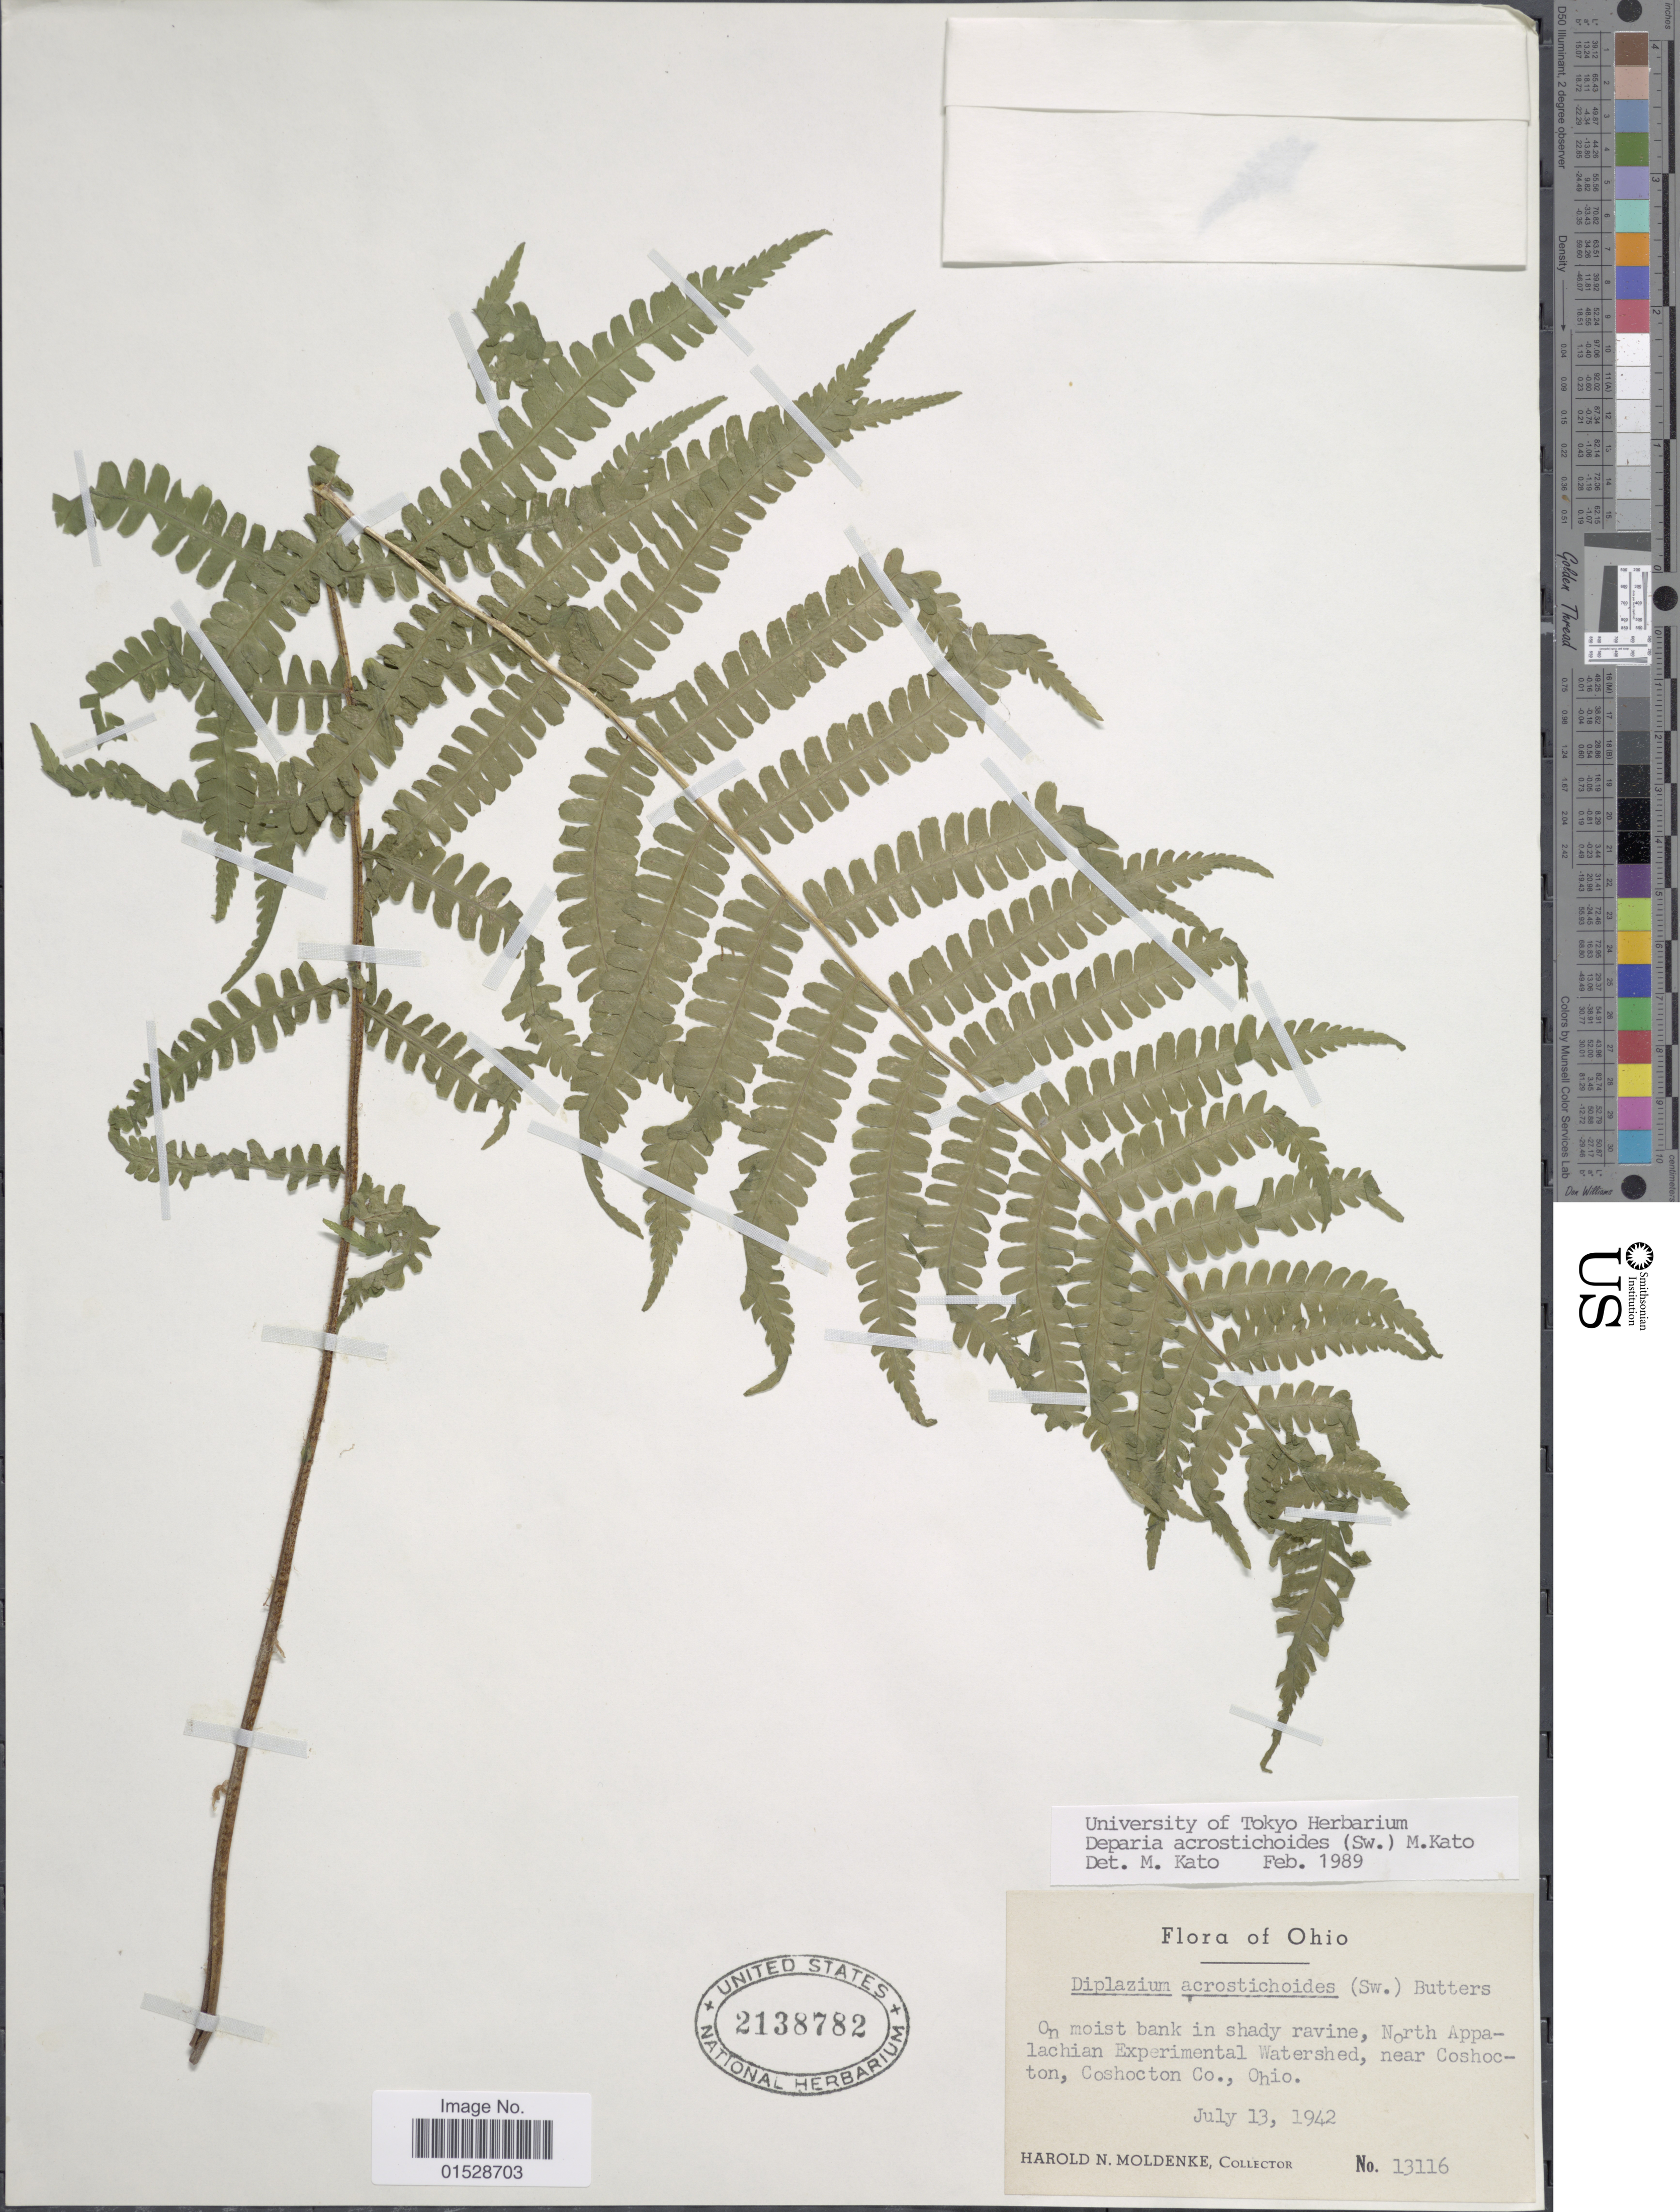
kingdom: Plantae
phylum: Tracheophyta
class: Polypodiopsida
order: Polypodiales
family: Athyriaceae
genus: Deparia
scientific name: Deparia acrostichoides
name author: (Sw.) M. Kato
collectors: H. N. Moldenke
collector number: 13116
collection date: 1942-07-13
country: United States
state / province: Ohio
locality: North Appalachian Experimental Watershed, near Coshocton, Coshocton Co., Ohio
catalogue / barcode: US 2138782